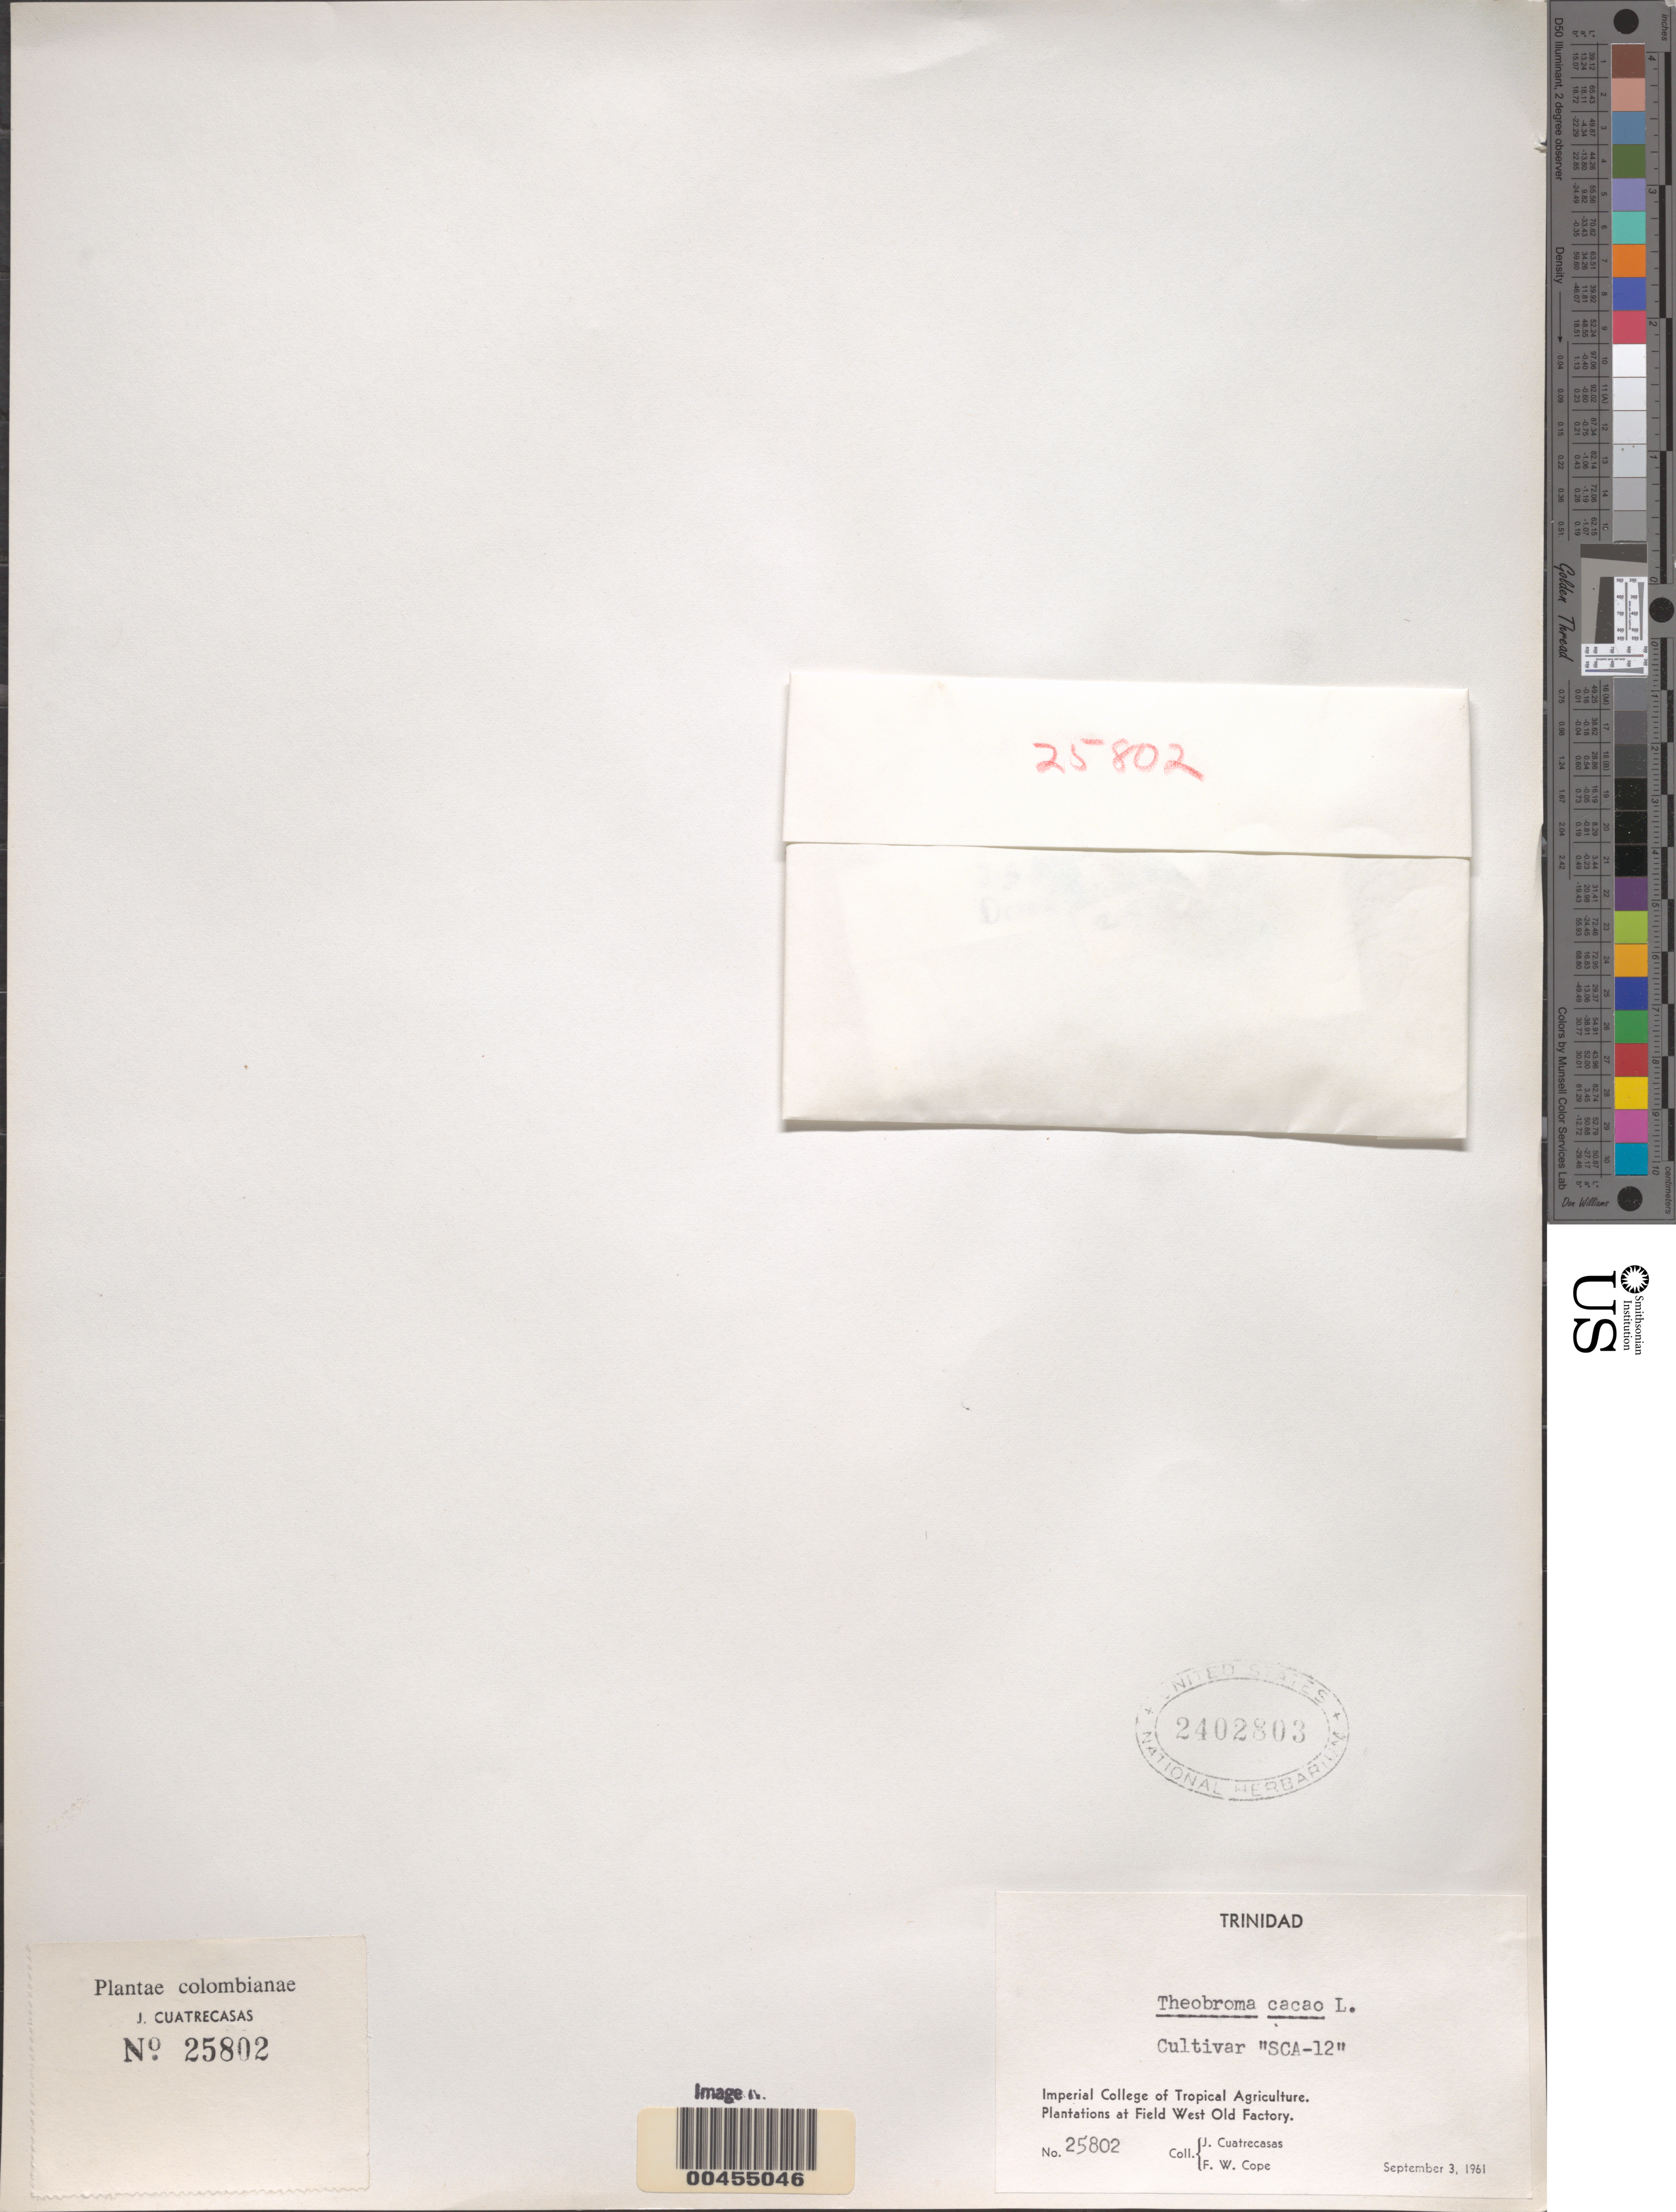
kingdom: Plantae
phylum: Tracheophyta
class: Magnoliopsida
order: Malvales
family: Malvaceae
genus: Theobroma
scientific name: Theobroma cacao 'SCA-12'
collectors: J. Cuatrecasas & F. Cope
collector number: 25802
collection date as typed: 03 Sep 1961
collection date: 1961-09-03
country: Trinidad and Tobago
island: Trinidad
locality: Imperial College of Tropical Agriculture. Plantations at Field West Old Factory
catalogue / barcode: US 2402803